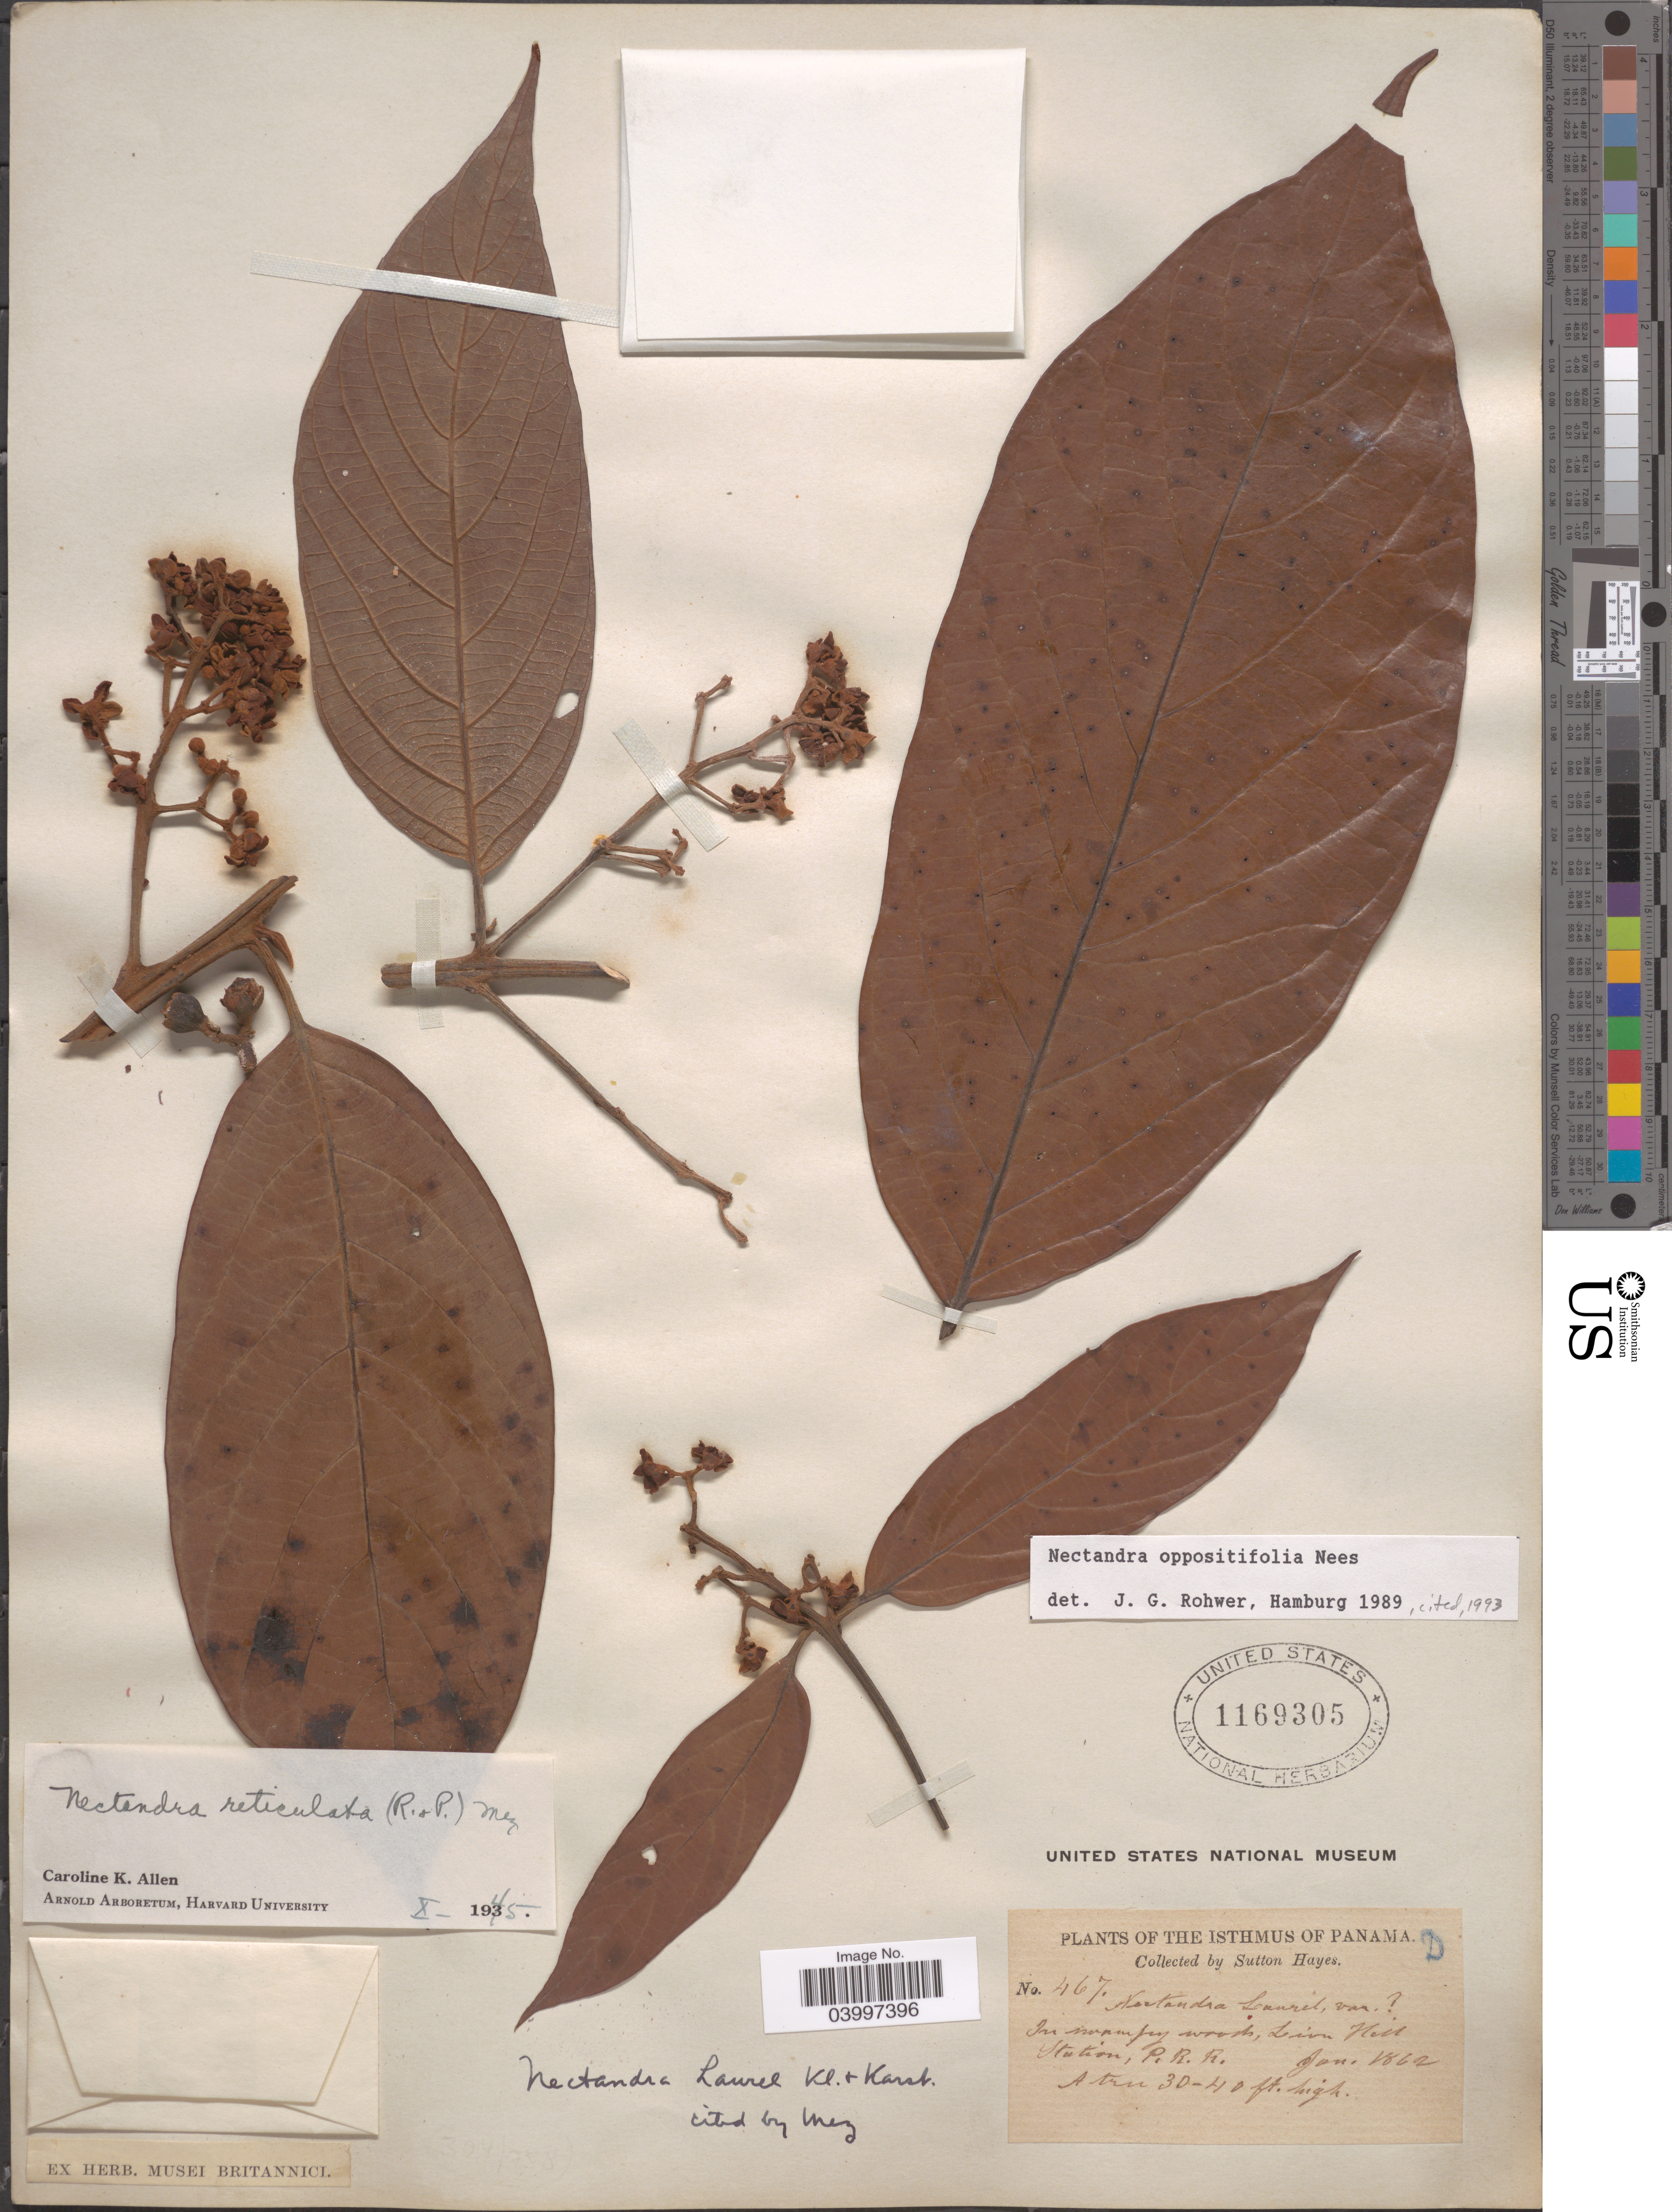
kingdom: Plantae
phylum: Tracheophyta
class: Magnoliopsida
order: Laurales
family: Lauraceae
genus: Nectandra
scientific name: Nectandra oppositifolia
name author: Nees & Mart.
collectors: S. Hayes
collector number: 467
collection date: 1862-01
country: Panama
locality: The Isthmus of Panama. Lion Hall Station, P.R.R.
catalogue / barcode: US 1169305